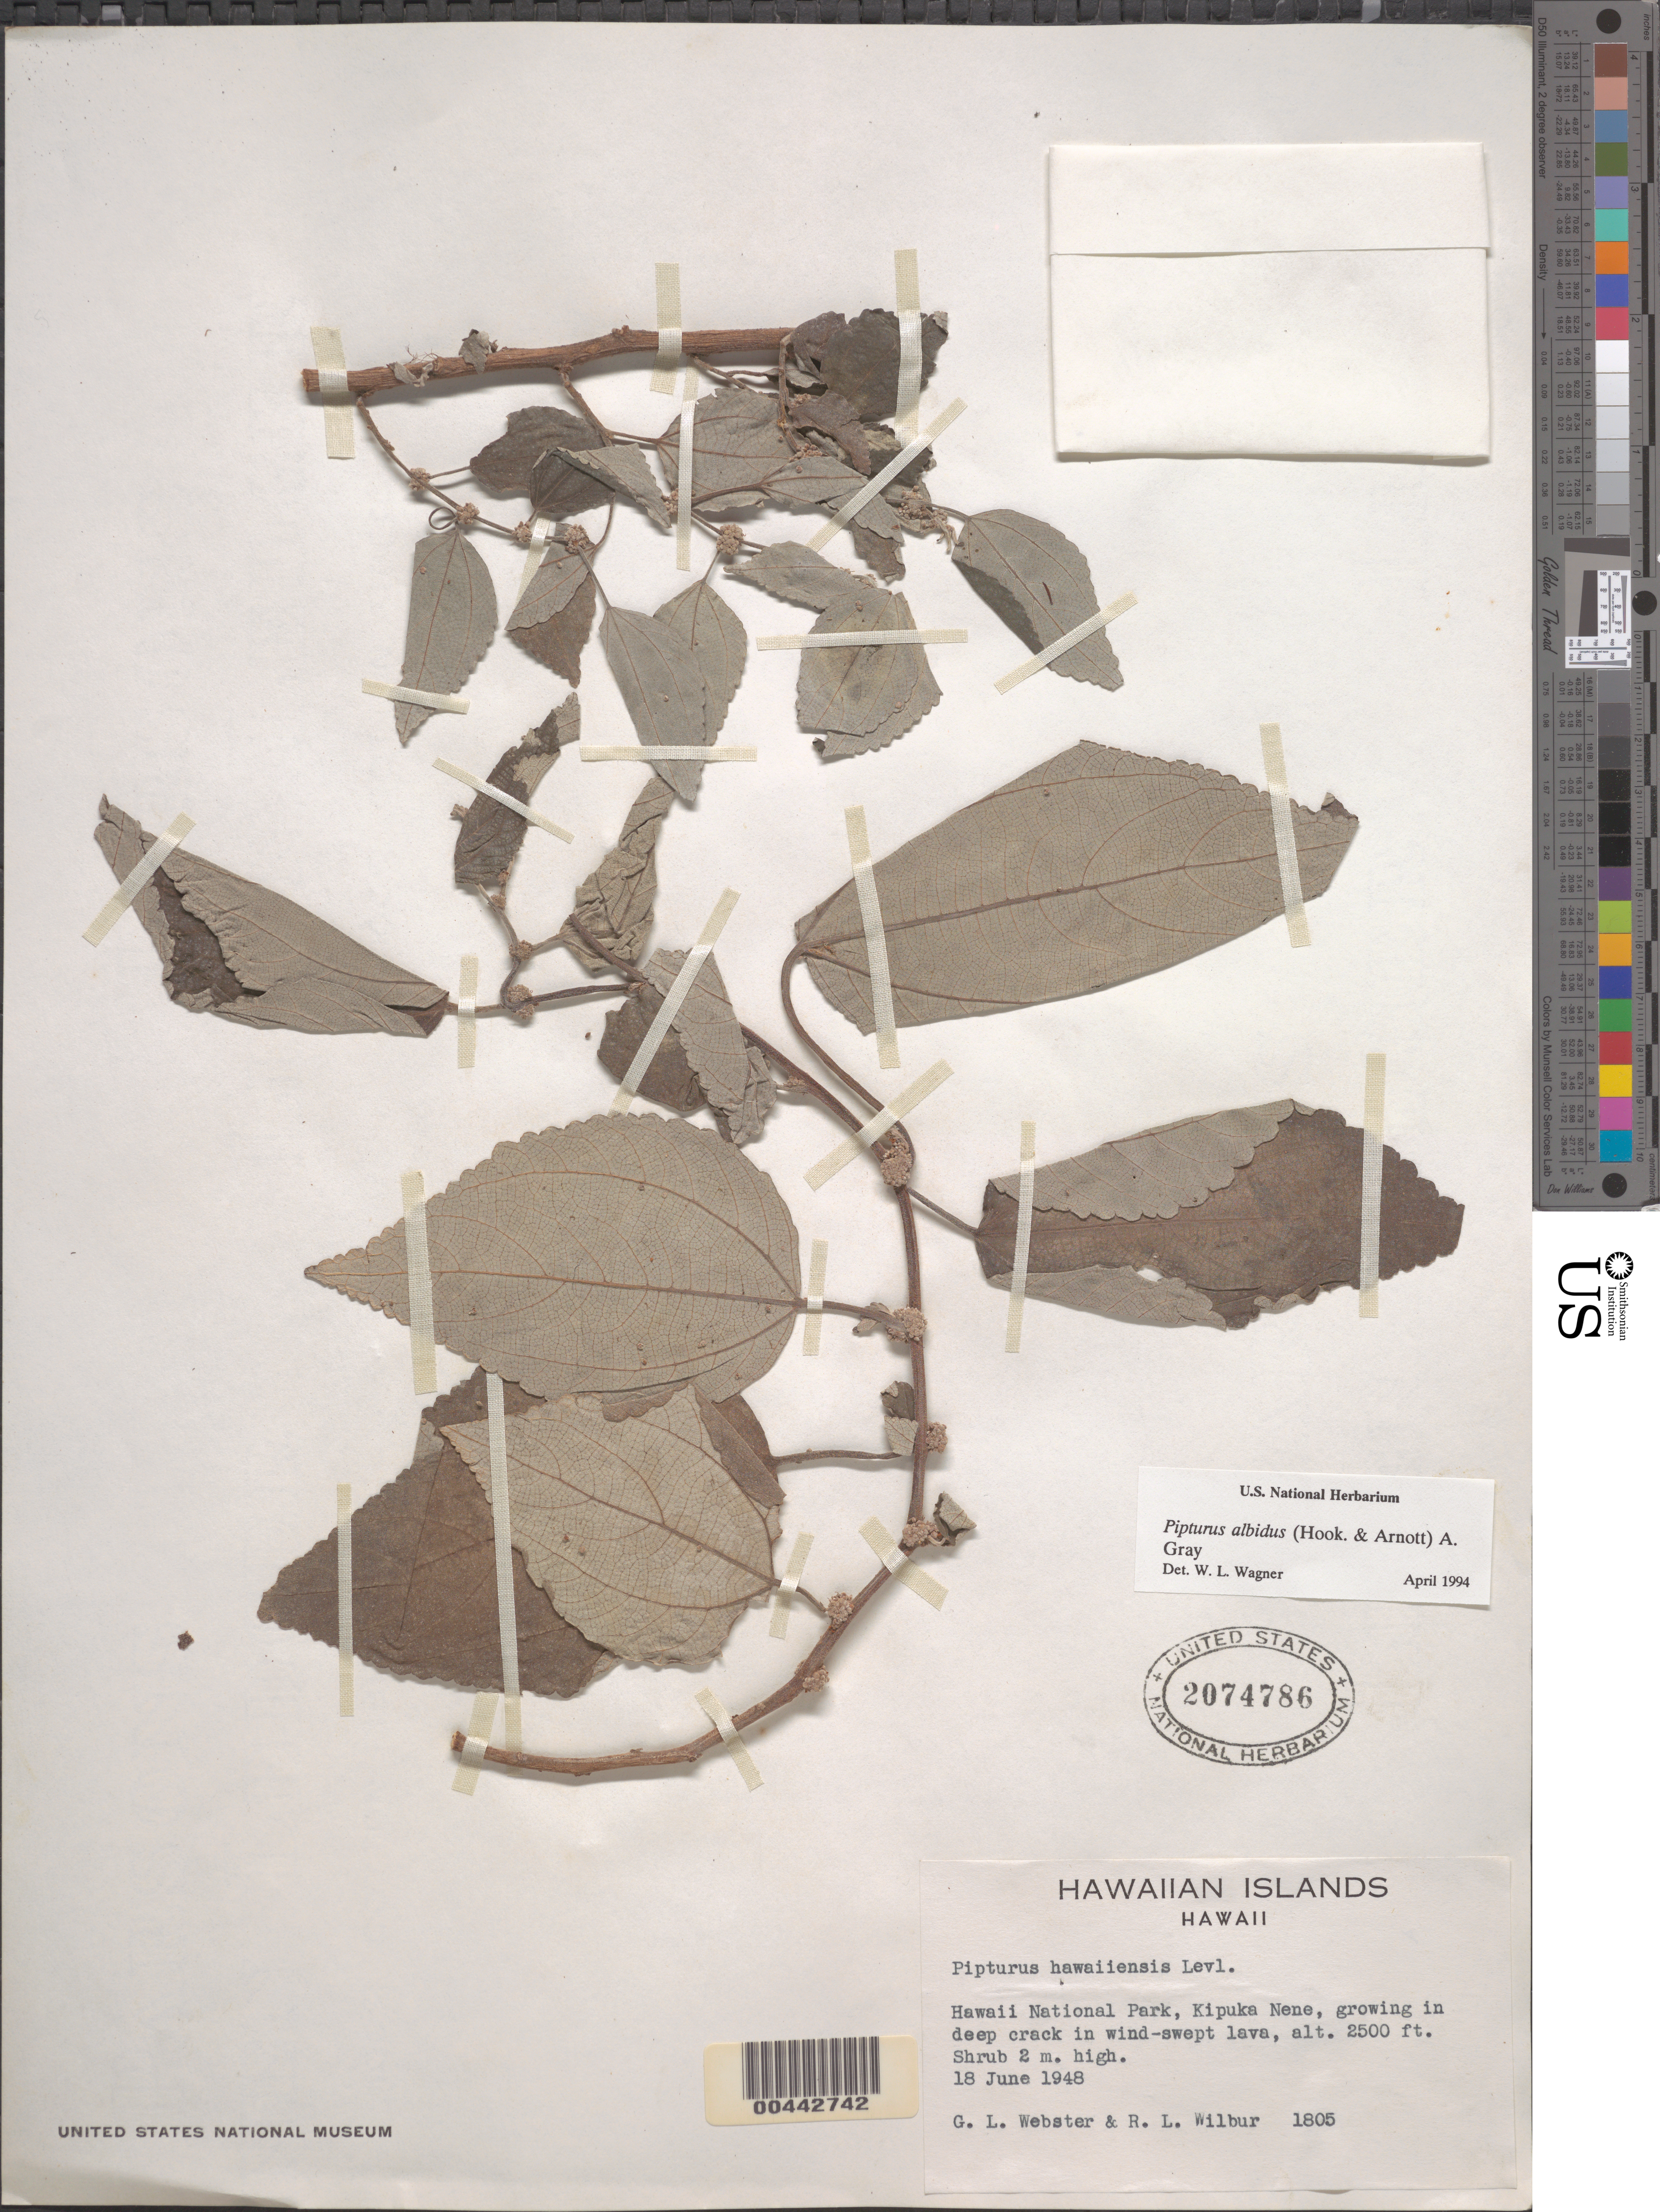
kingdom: Plantae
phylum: Tracheophyta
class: Magnoliopsida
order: Rosales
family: Urticaceae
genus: Pipturus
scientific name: Pipturus albidus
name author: (Hook. & Arn.) A. Gray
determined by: Wagner, W. L., (BOT), Smithsonian Institution - National Museum of Natural History (UNITED STATES)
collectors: G. L. Webster & R. L. Wilbur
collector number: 1805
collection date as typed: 18 Jun 1948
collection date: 1948-06-18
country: United States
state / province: Hawaii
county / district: Hawaii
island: Hawaii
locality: Hawaii National Park, Kipuka Nene.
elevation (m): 762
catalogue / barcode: US 2074786